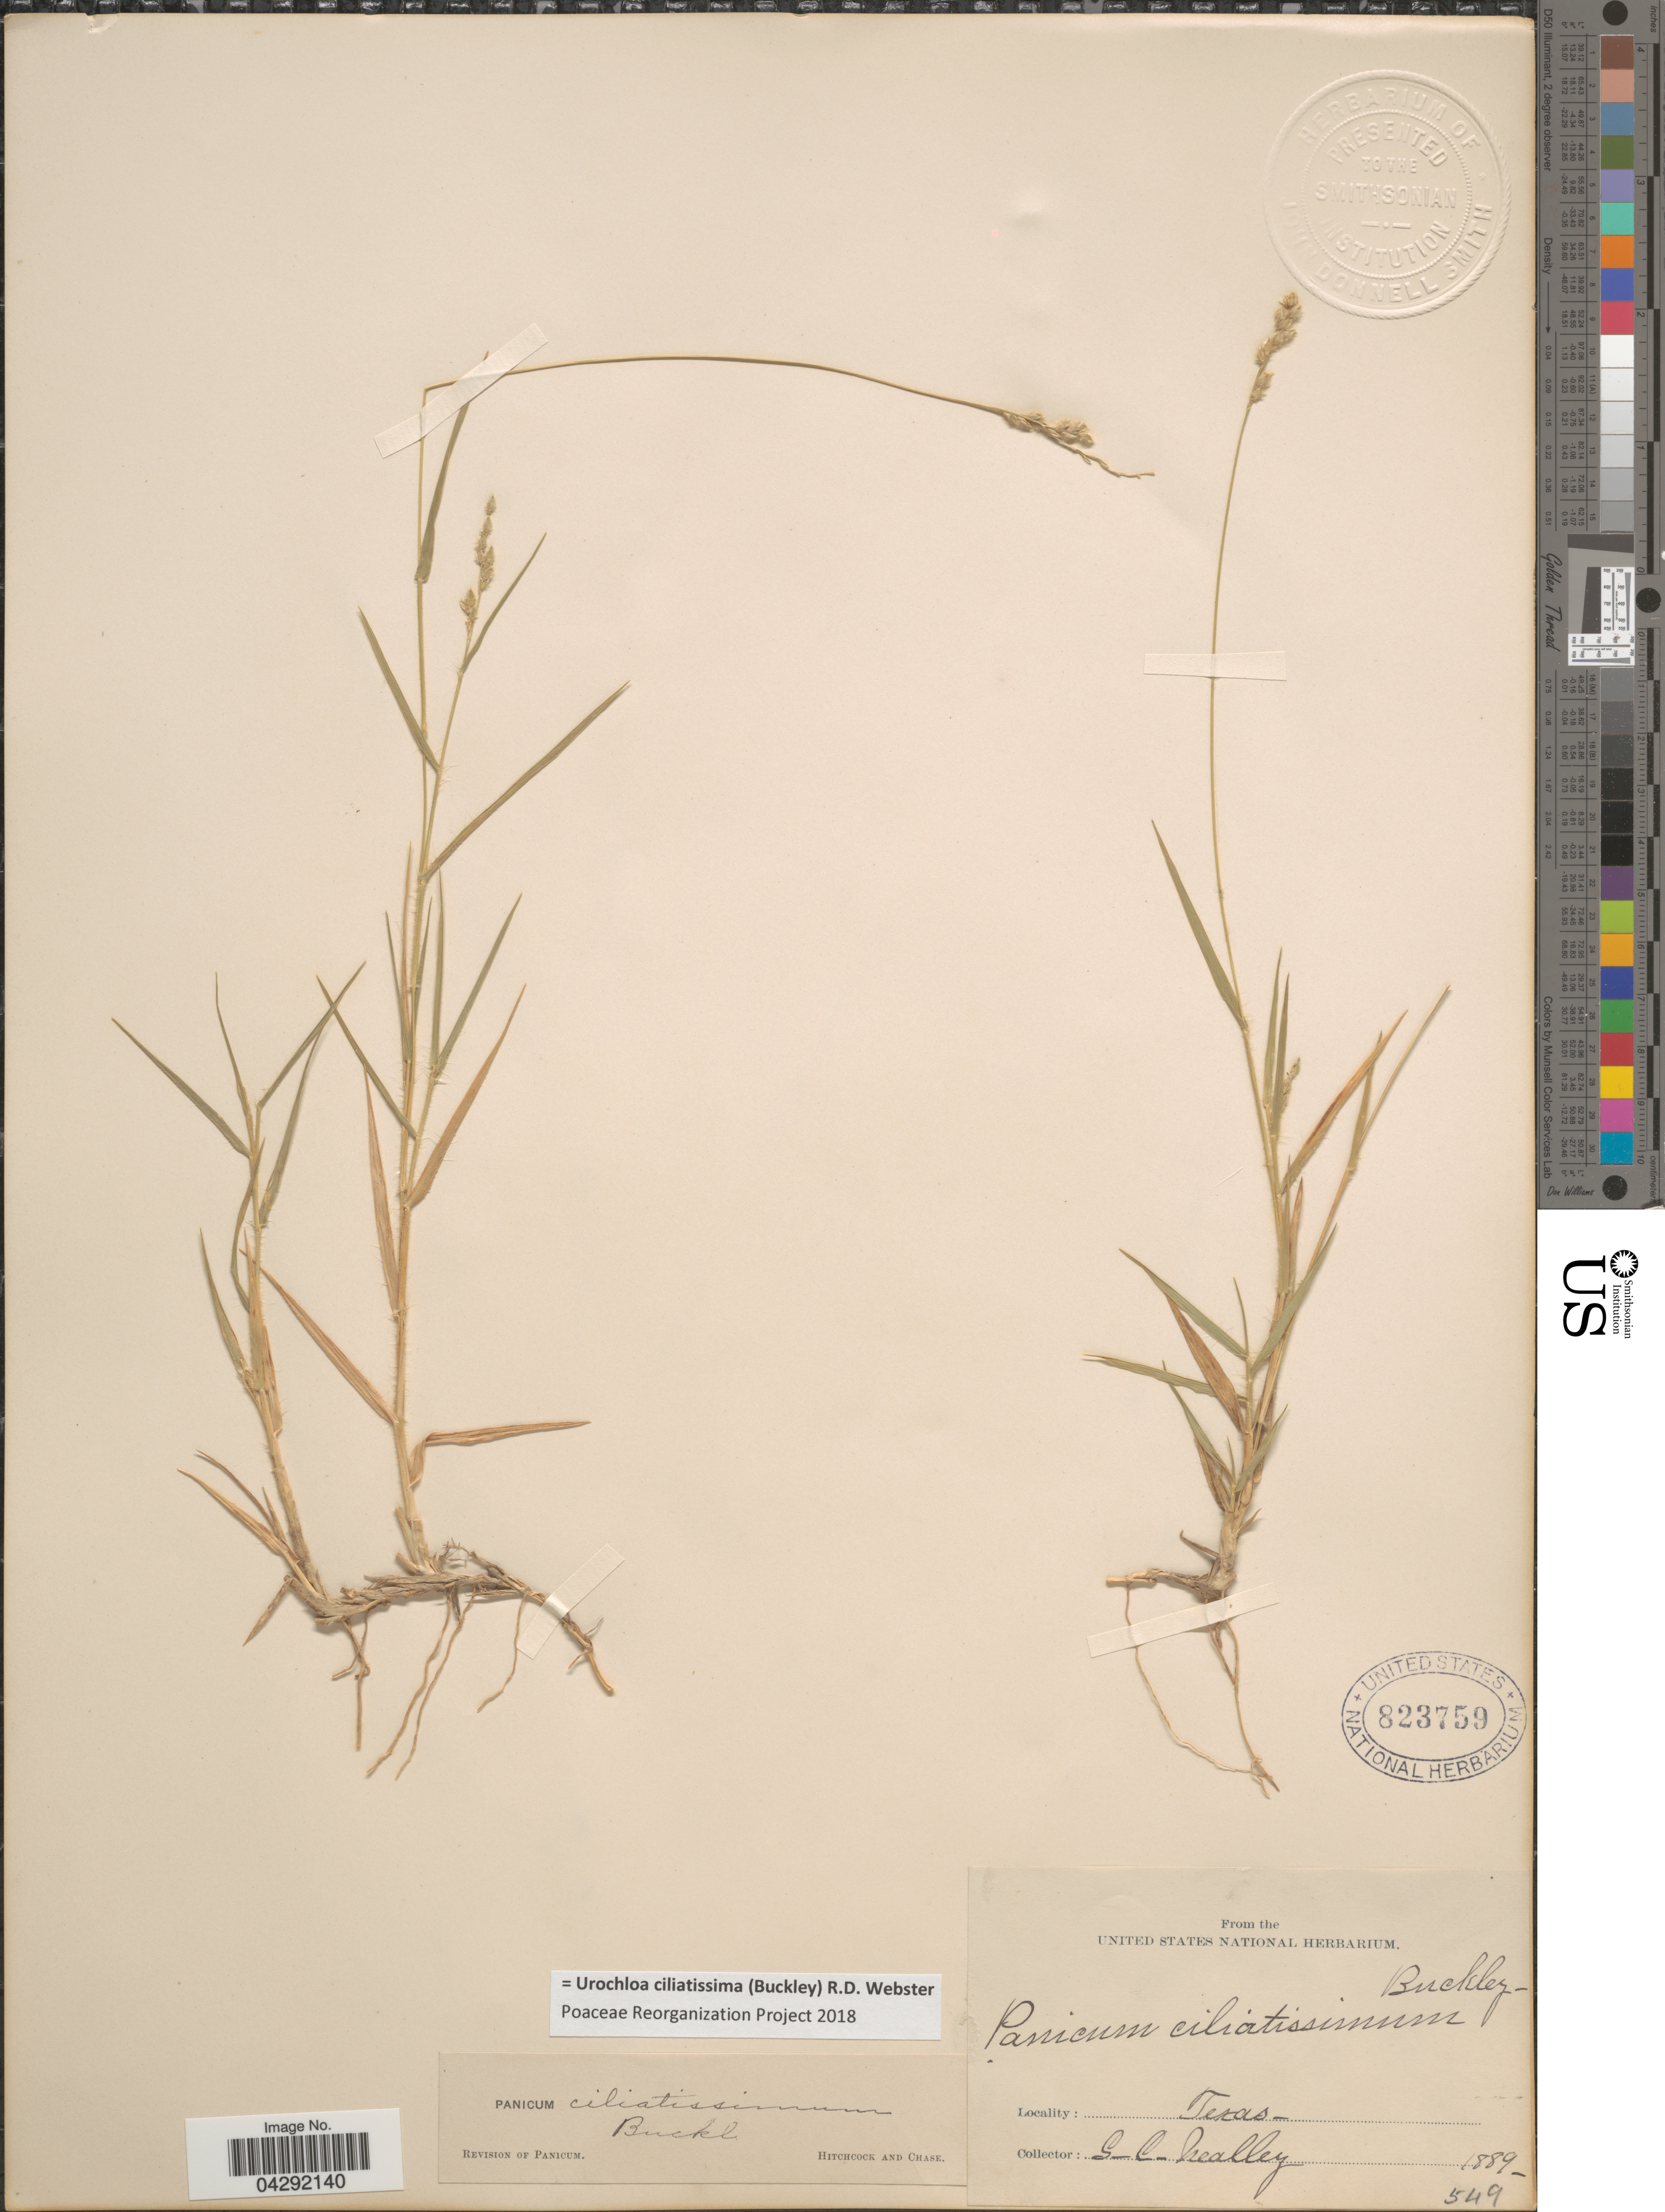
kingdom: Plantae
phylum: Tracheophyta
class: Liliopsida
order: Poales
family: Poaceae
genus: Urochloa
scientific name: Urochloa ciliatissima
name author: (Buckley) R.D. Webster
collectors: G. C. Nealley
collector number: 549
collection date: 1889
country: United States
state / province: Texas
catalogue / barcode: US 823759